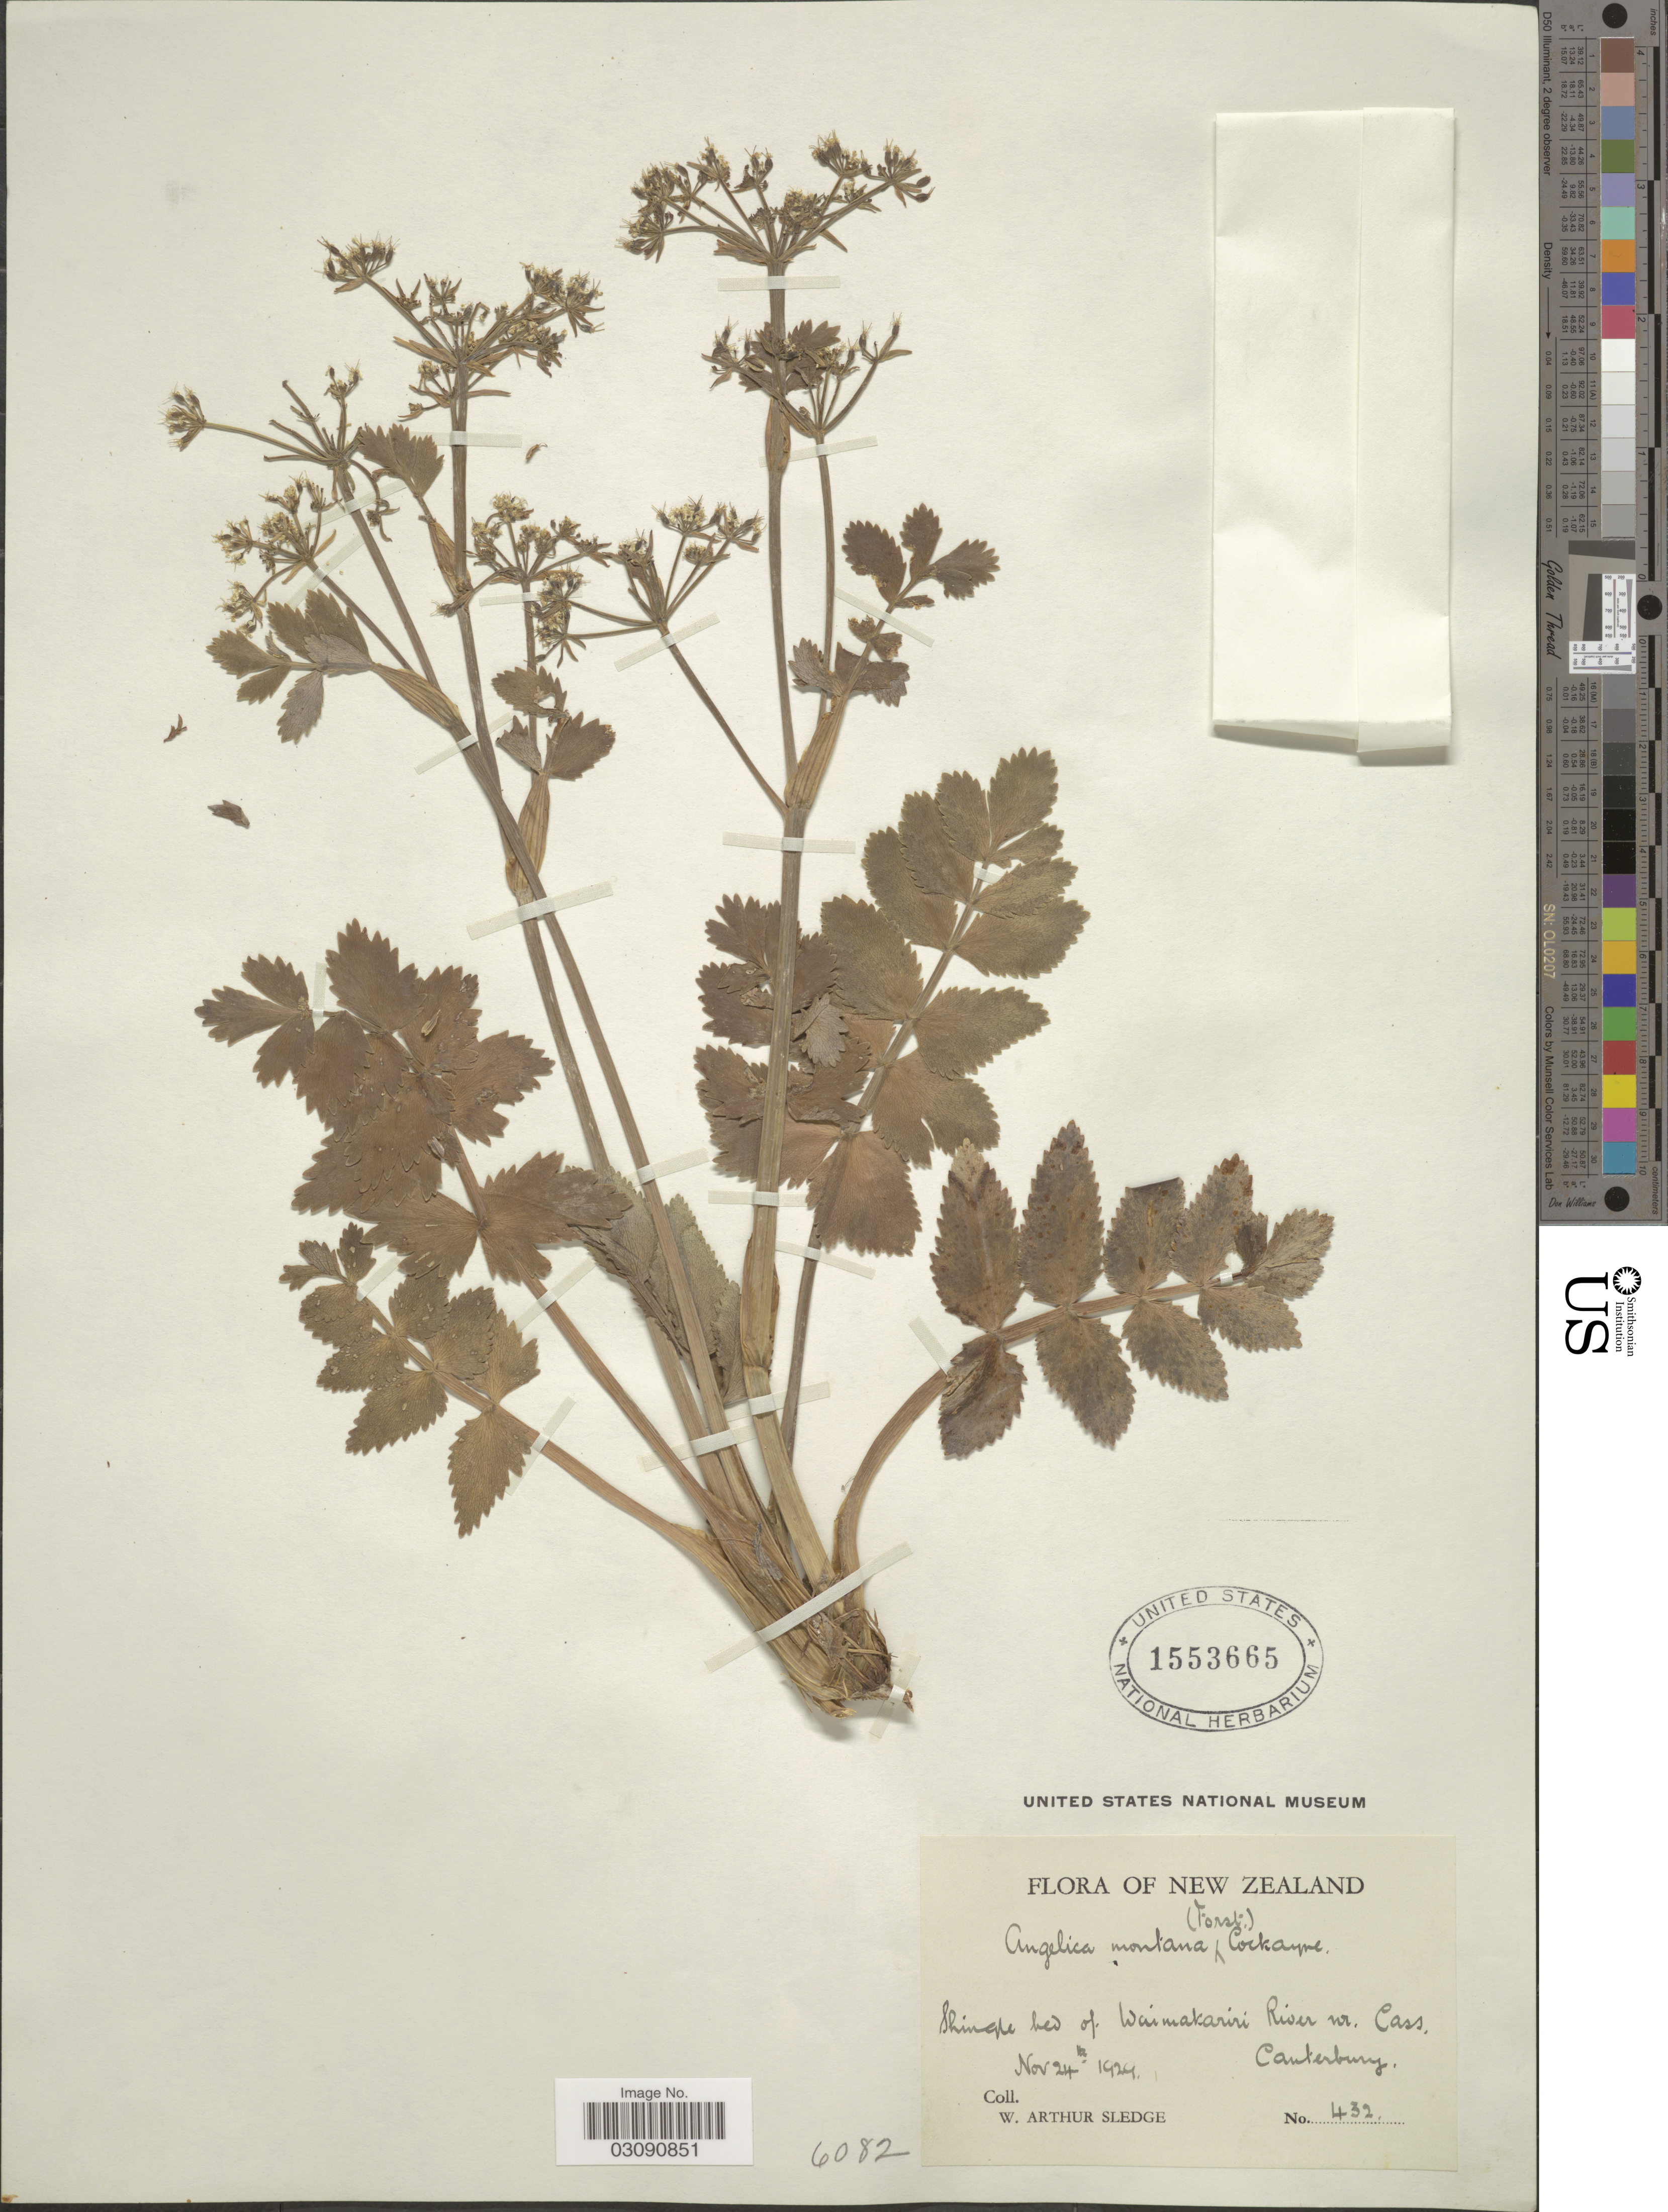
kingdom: Plantae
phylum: Tracheophyta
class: Magnoliopsida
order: Apiales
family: Apiaceae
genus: Angelica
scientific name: Angelica miqueliana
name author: Maxim.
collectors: W. A. Sledge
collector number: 432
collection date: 1924-11-24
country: New Zealand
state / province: Canterbury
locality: Shingle bed of Waimakariri River w. Cass.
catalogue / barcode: US 1553665